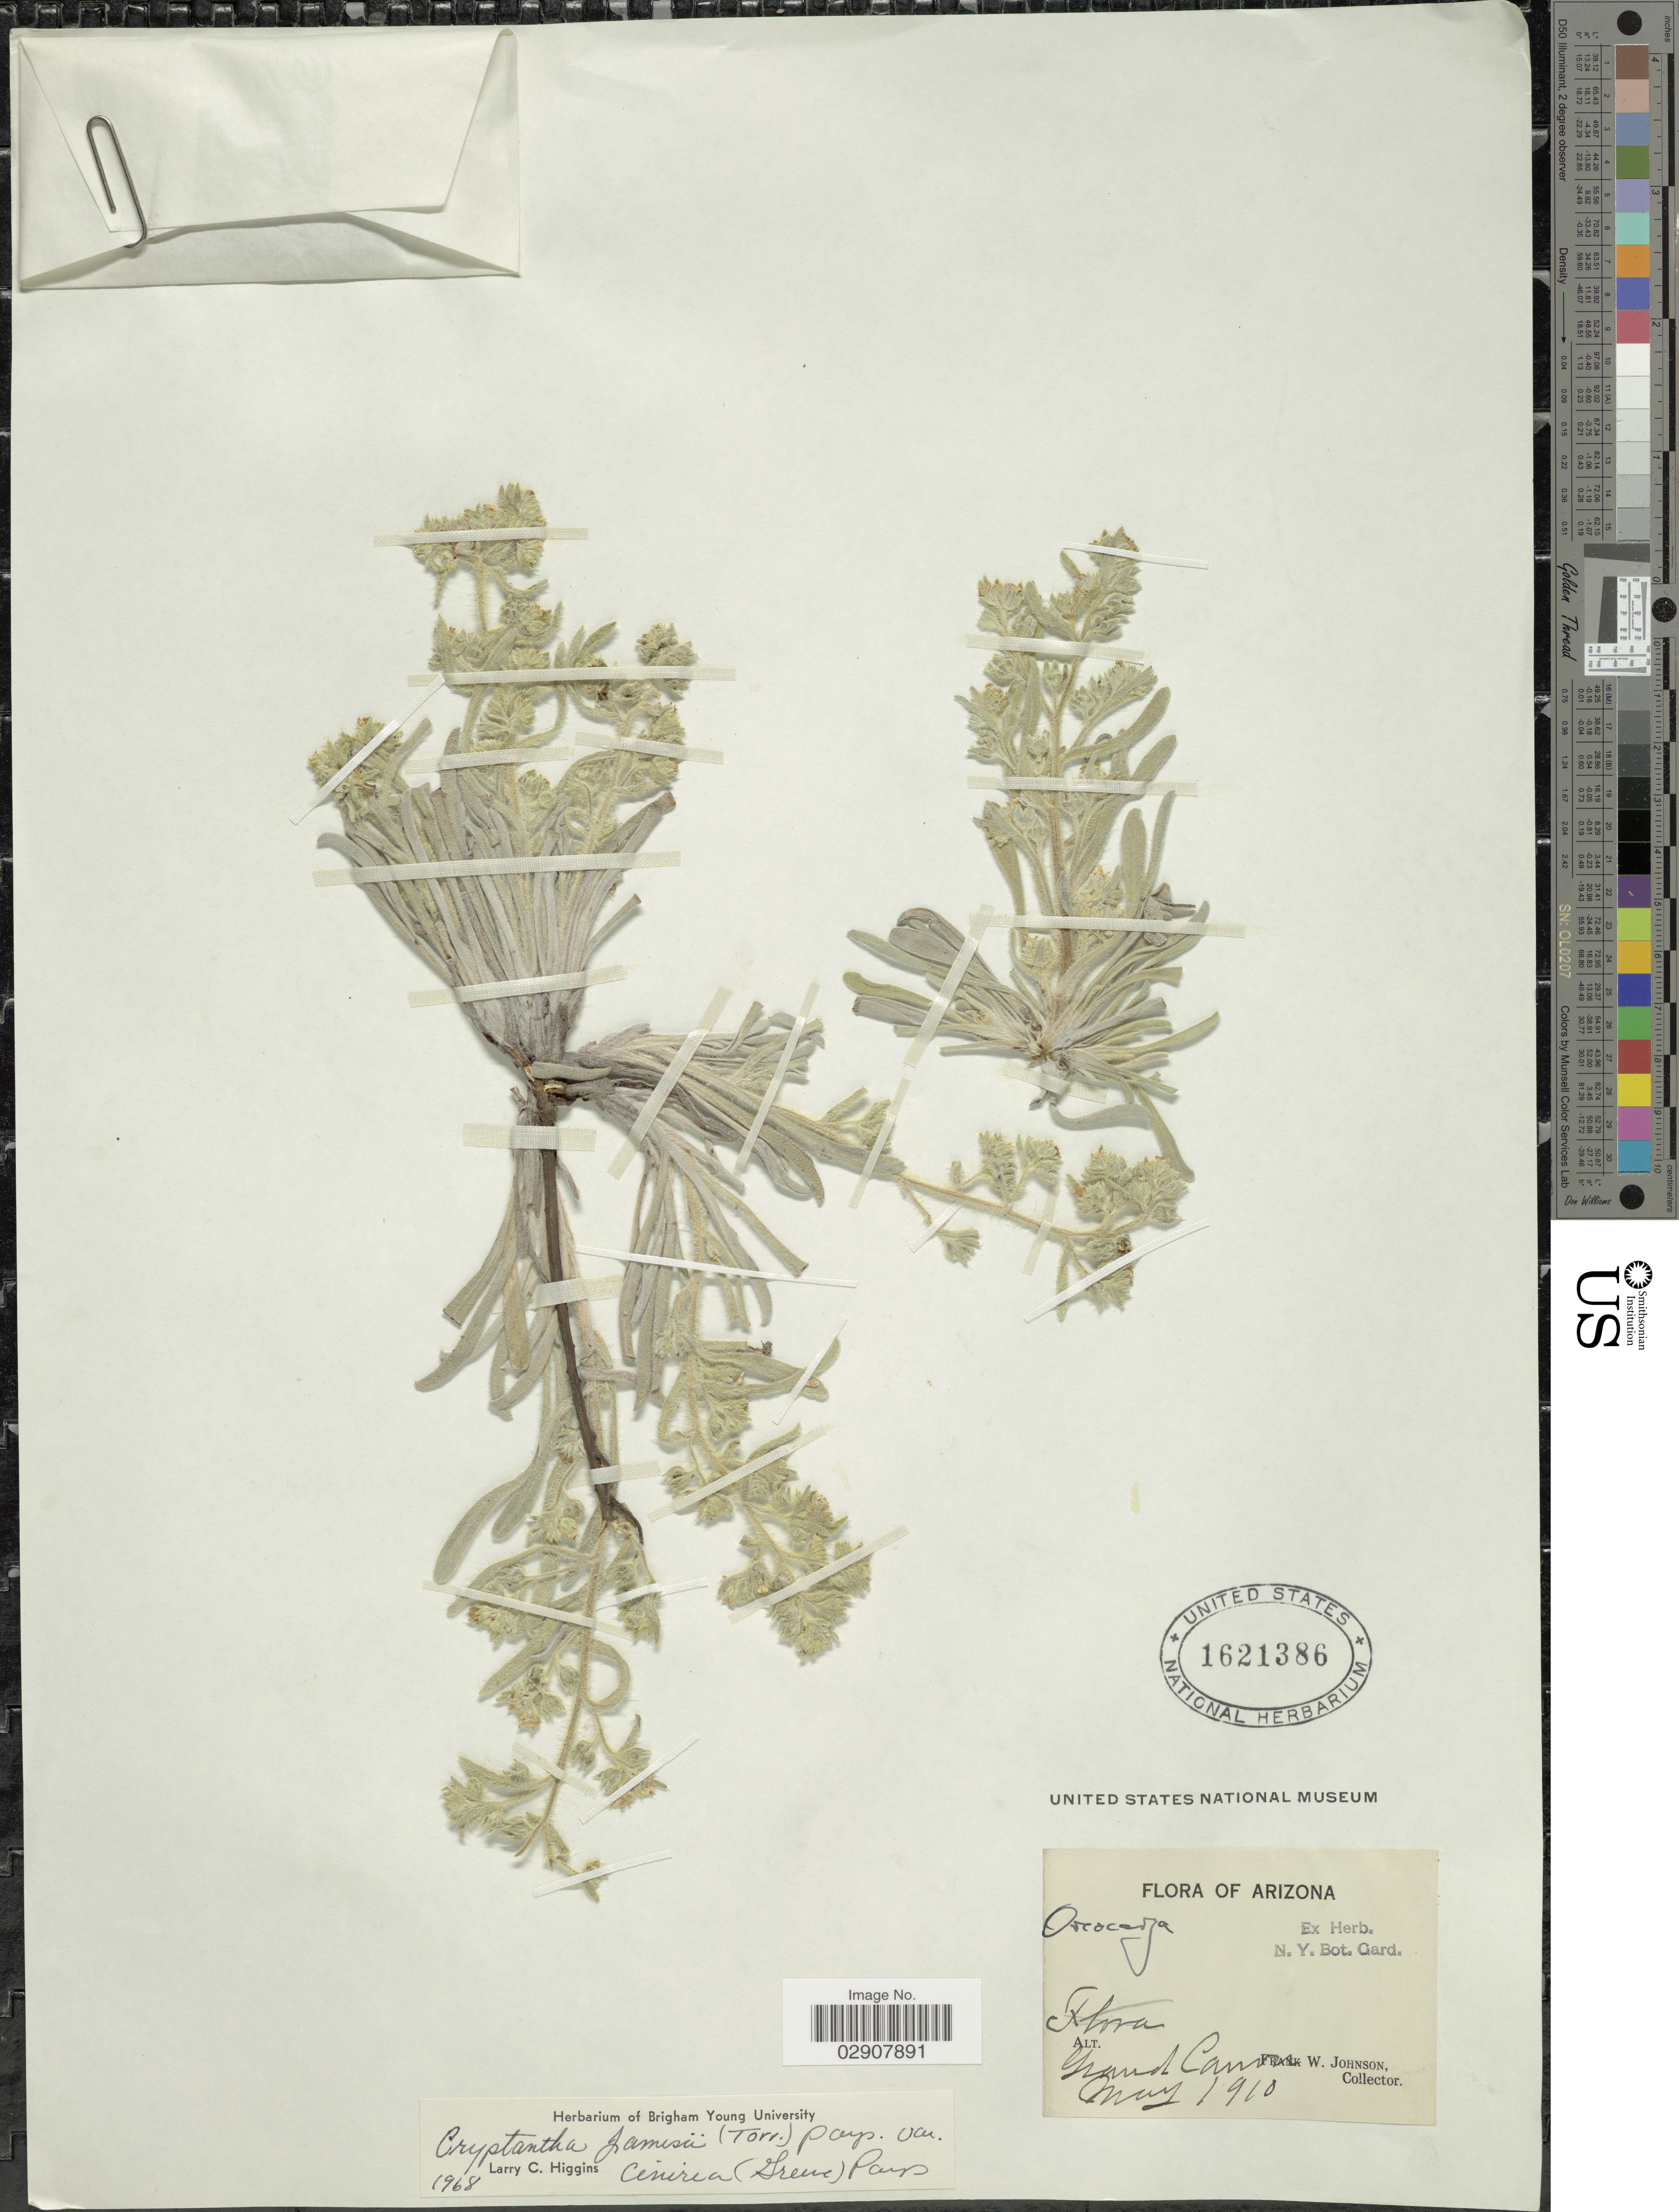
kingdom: Plantae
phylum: Tracheophyta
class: Magnoliopsida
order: Boraginales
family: Boraginaceae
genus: Cryptantha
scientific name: Cryptantha jamesii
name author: (Torr.) Payson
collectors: F. W. Johnson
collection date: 1910-05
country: United States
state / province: Arizona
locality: Grand Canyon, Arizona.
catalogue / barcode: US 1621386